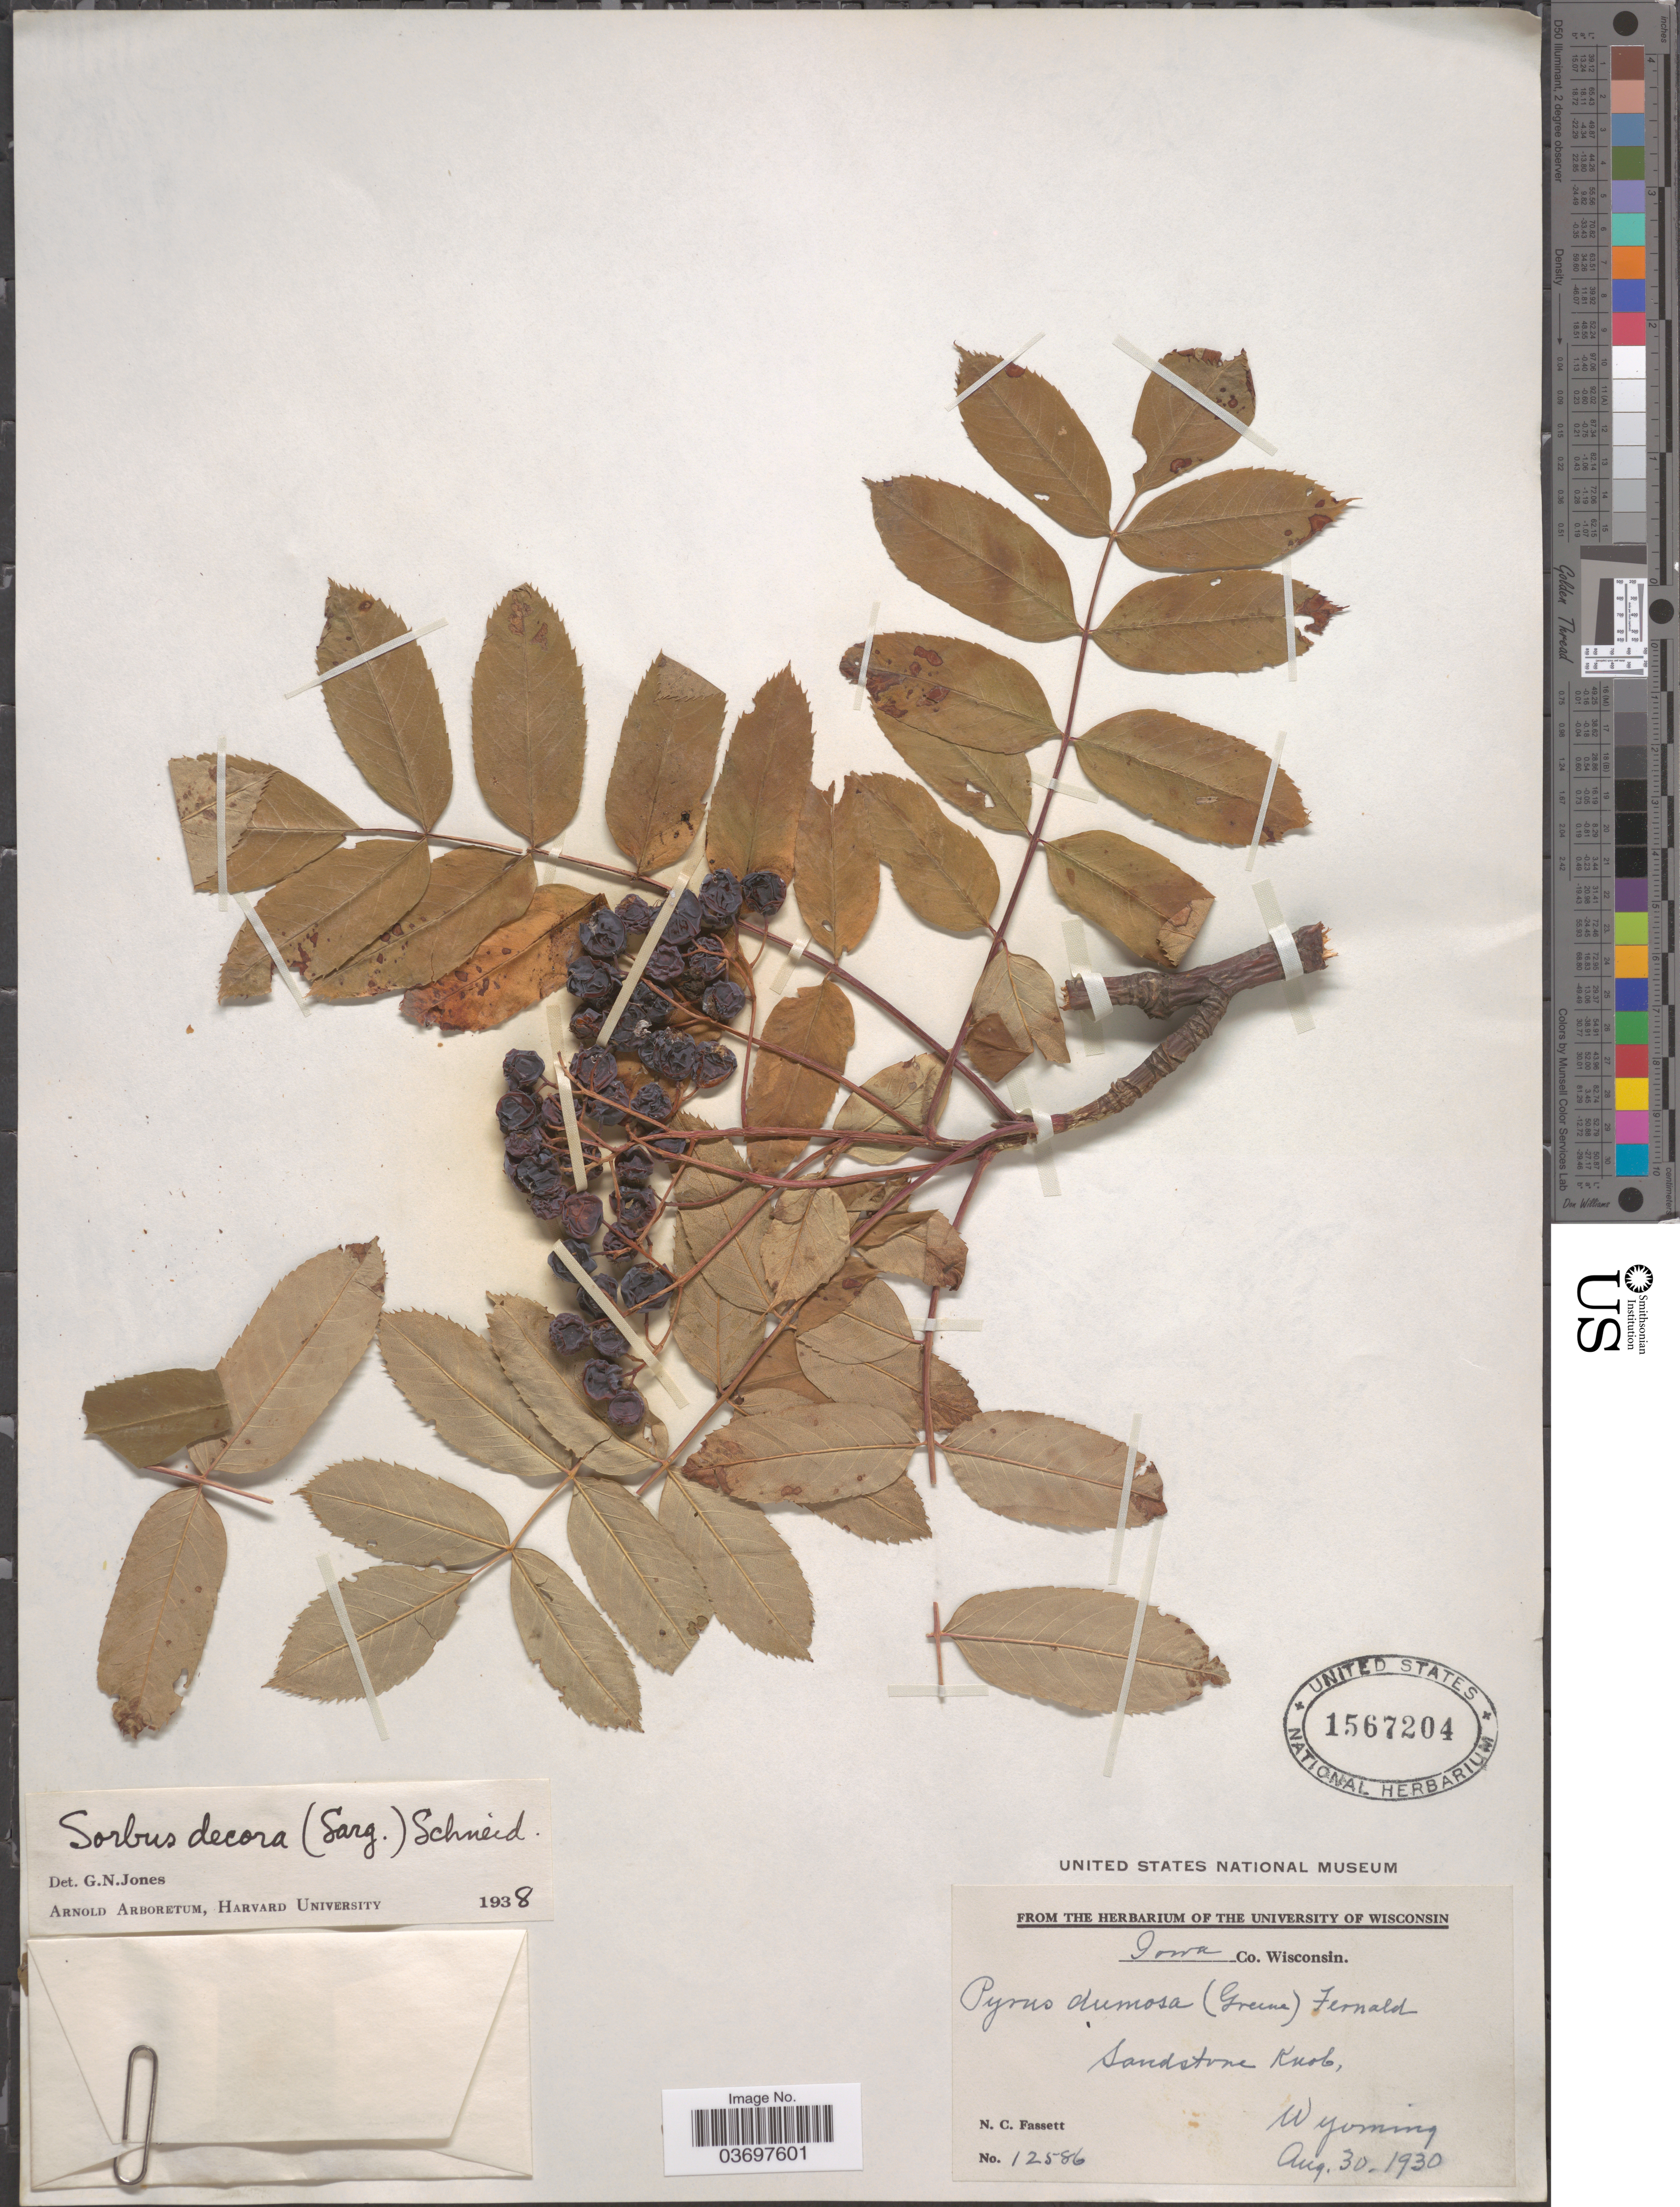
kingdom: Plantae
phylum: Tracheophyta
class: Magnoliopsida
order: Rosales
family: Rosaceae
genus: Sorbus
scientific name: Sorbus decora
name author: (Sarg.) C.K. Schneid.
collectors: N. C. Fassett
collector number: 12586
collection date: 1930-08-30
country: United States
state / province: Wyoming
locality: Iowa Co. Sandstone Knob.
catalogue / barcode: US 1567204